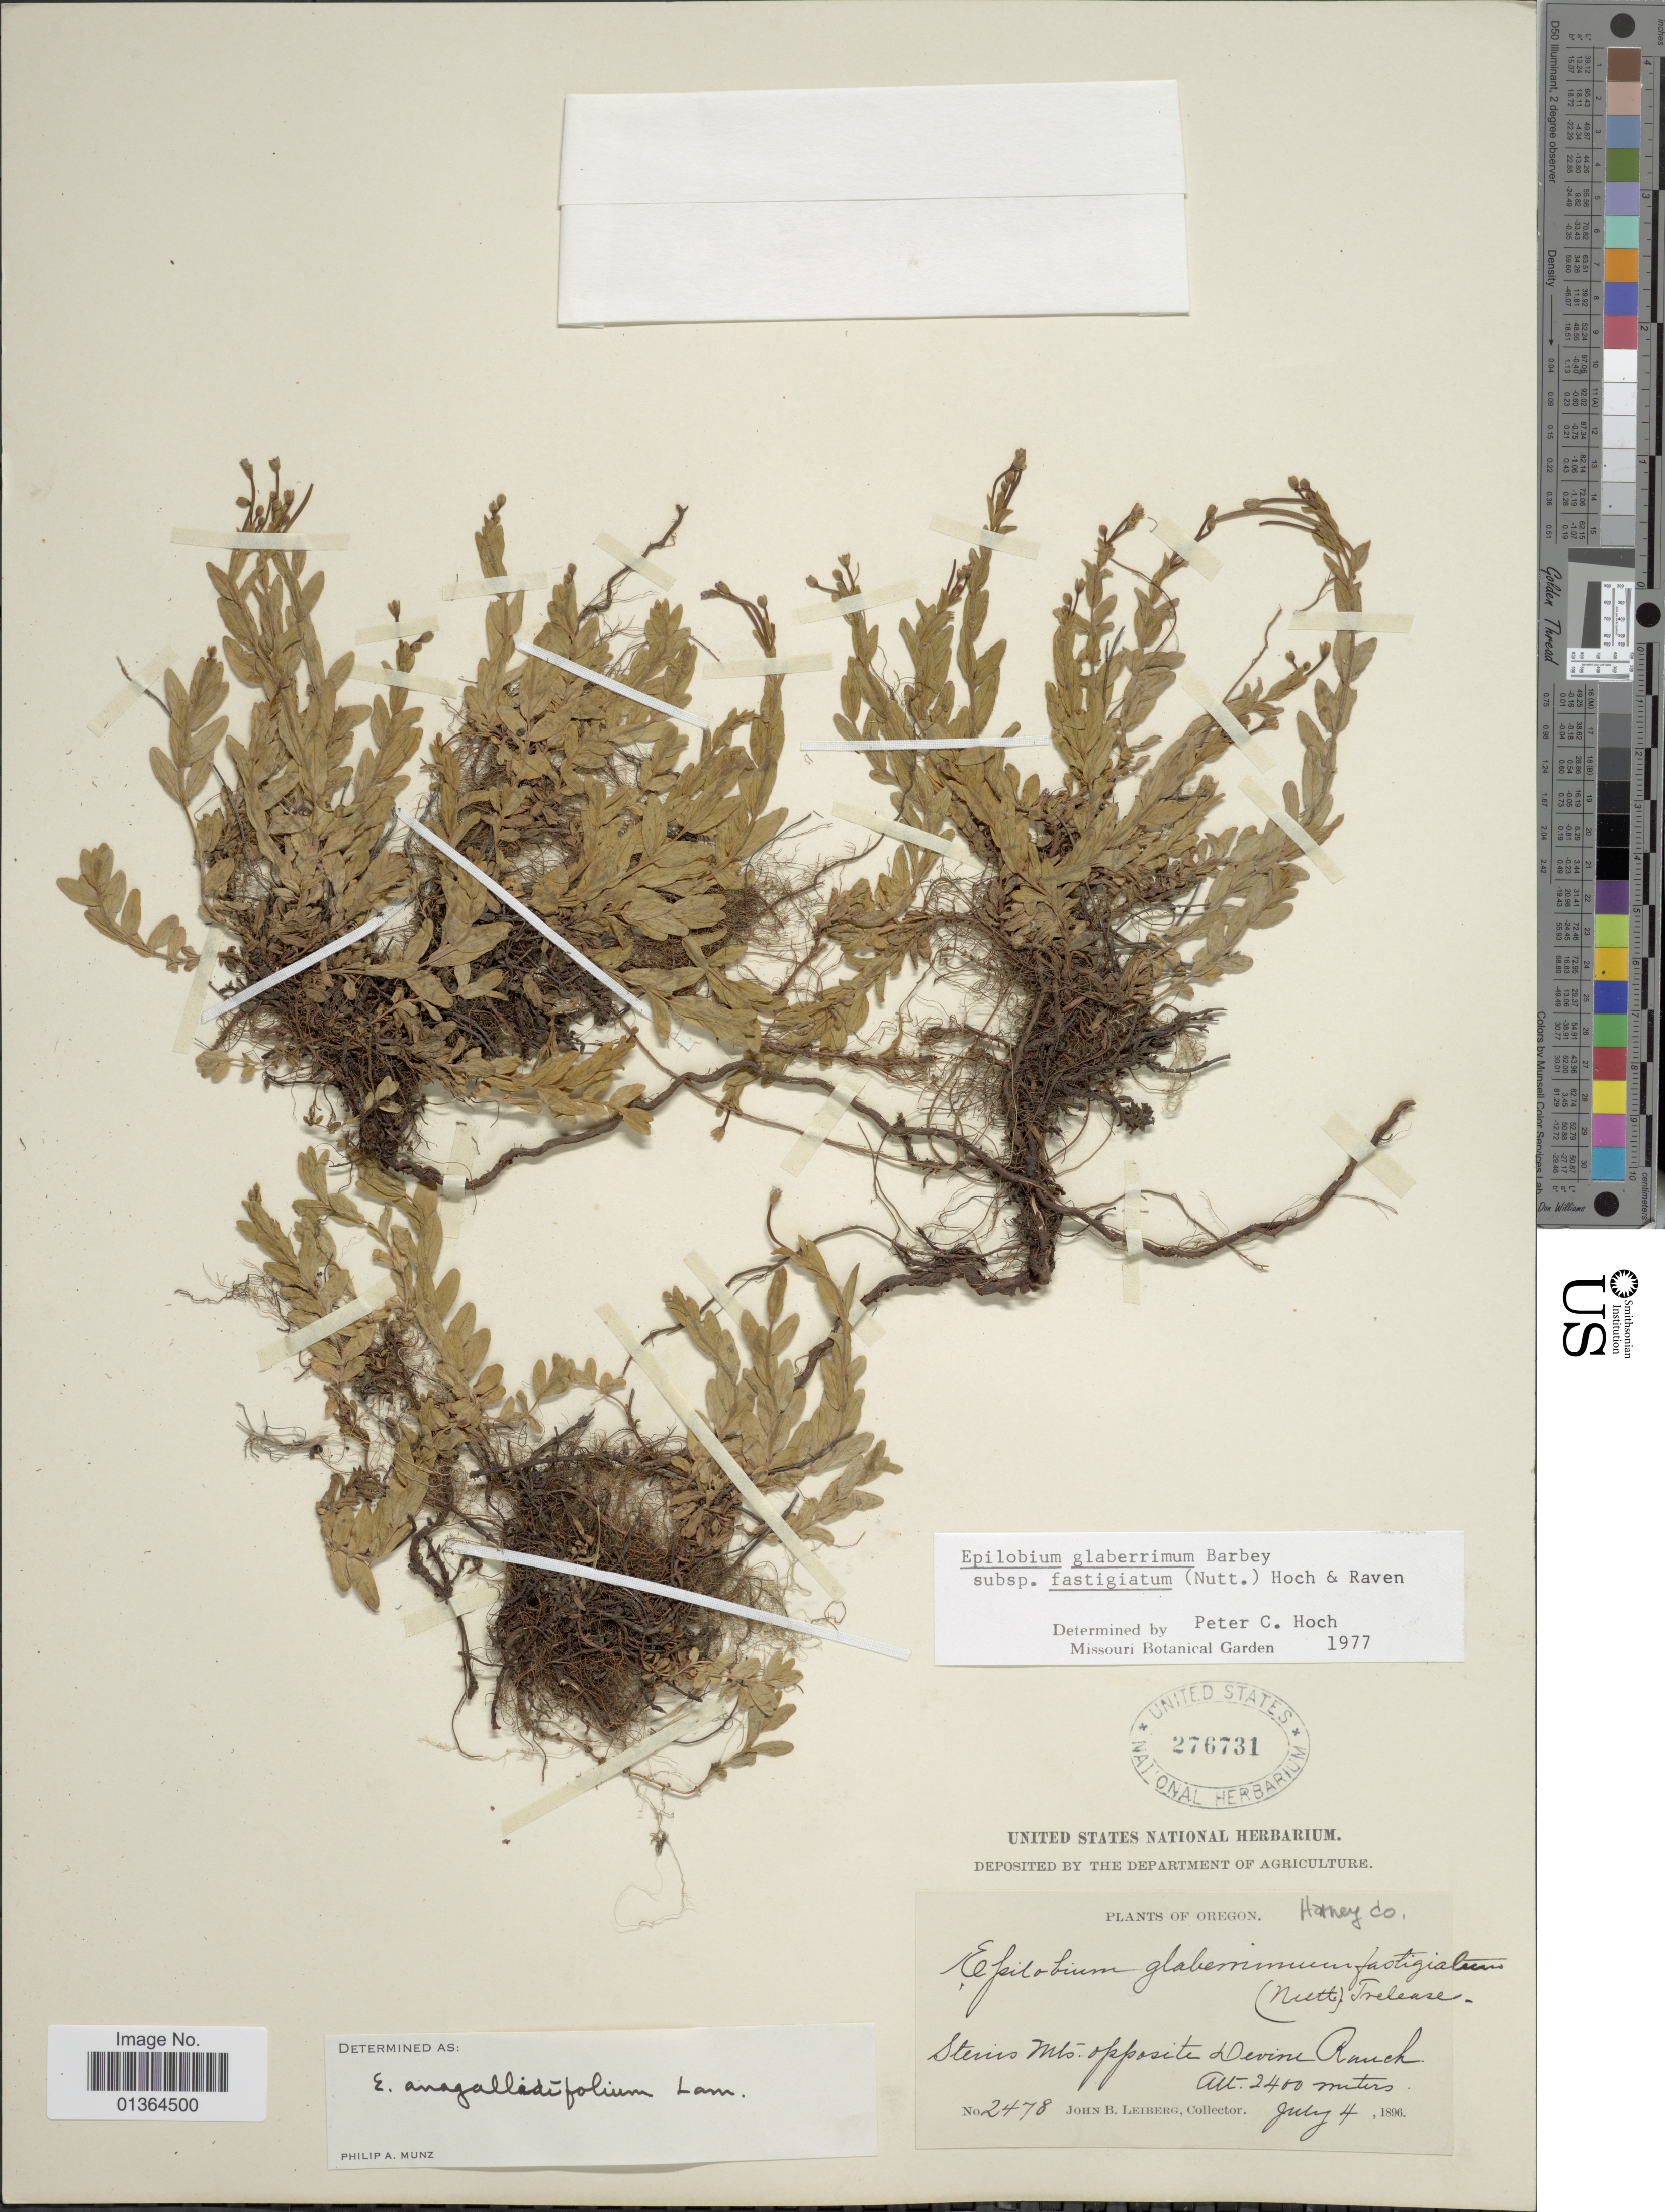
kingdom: Plantae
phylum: Tracheophyta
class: Magnoliopsida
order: Myrtales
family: Onagraceae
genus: Epilobium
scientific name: Epilobium glaberrimum subsp. fastigiatum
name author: (Nutt.) Hoch & P.H. Raven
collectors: J. B. Leiberg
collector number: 2478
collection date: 1896-07-04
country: United States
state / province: Oregon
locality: Stenis Mts, opposite Devine Ranch, Horney Co.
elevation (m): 2400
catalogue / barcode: US 276731